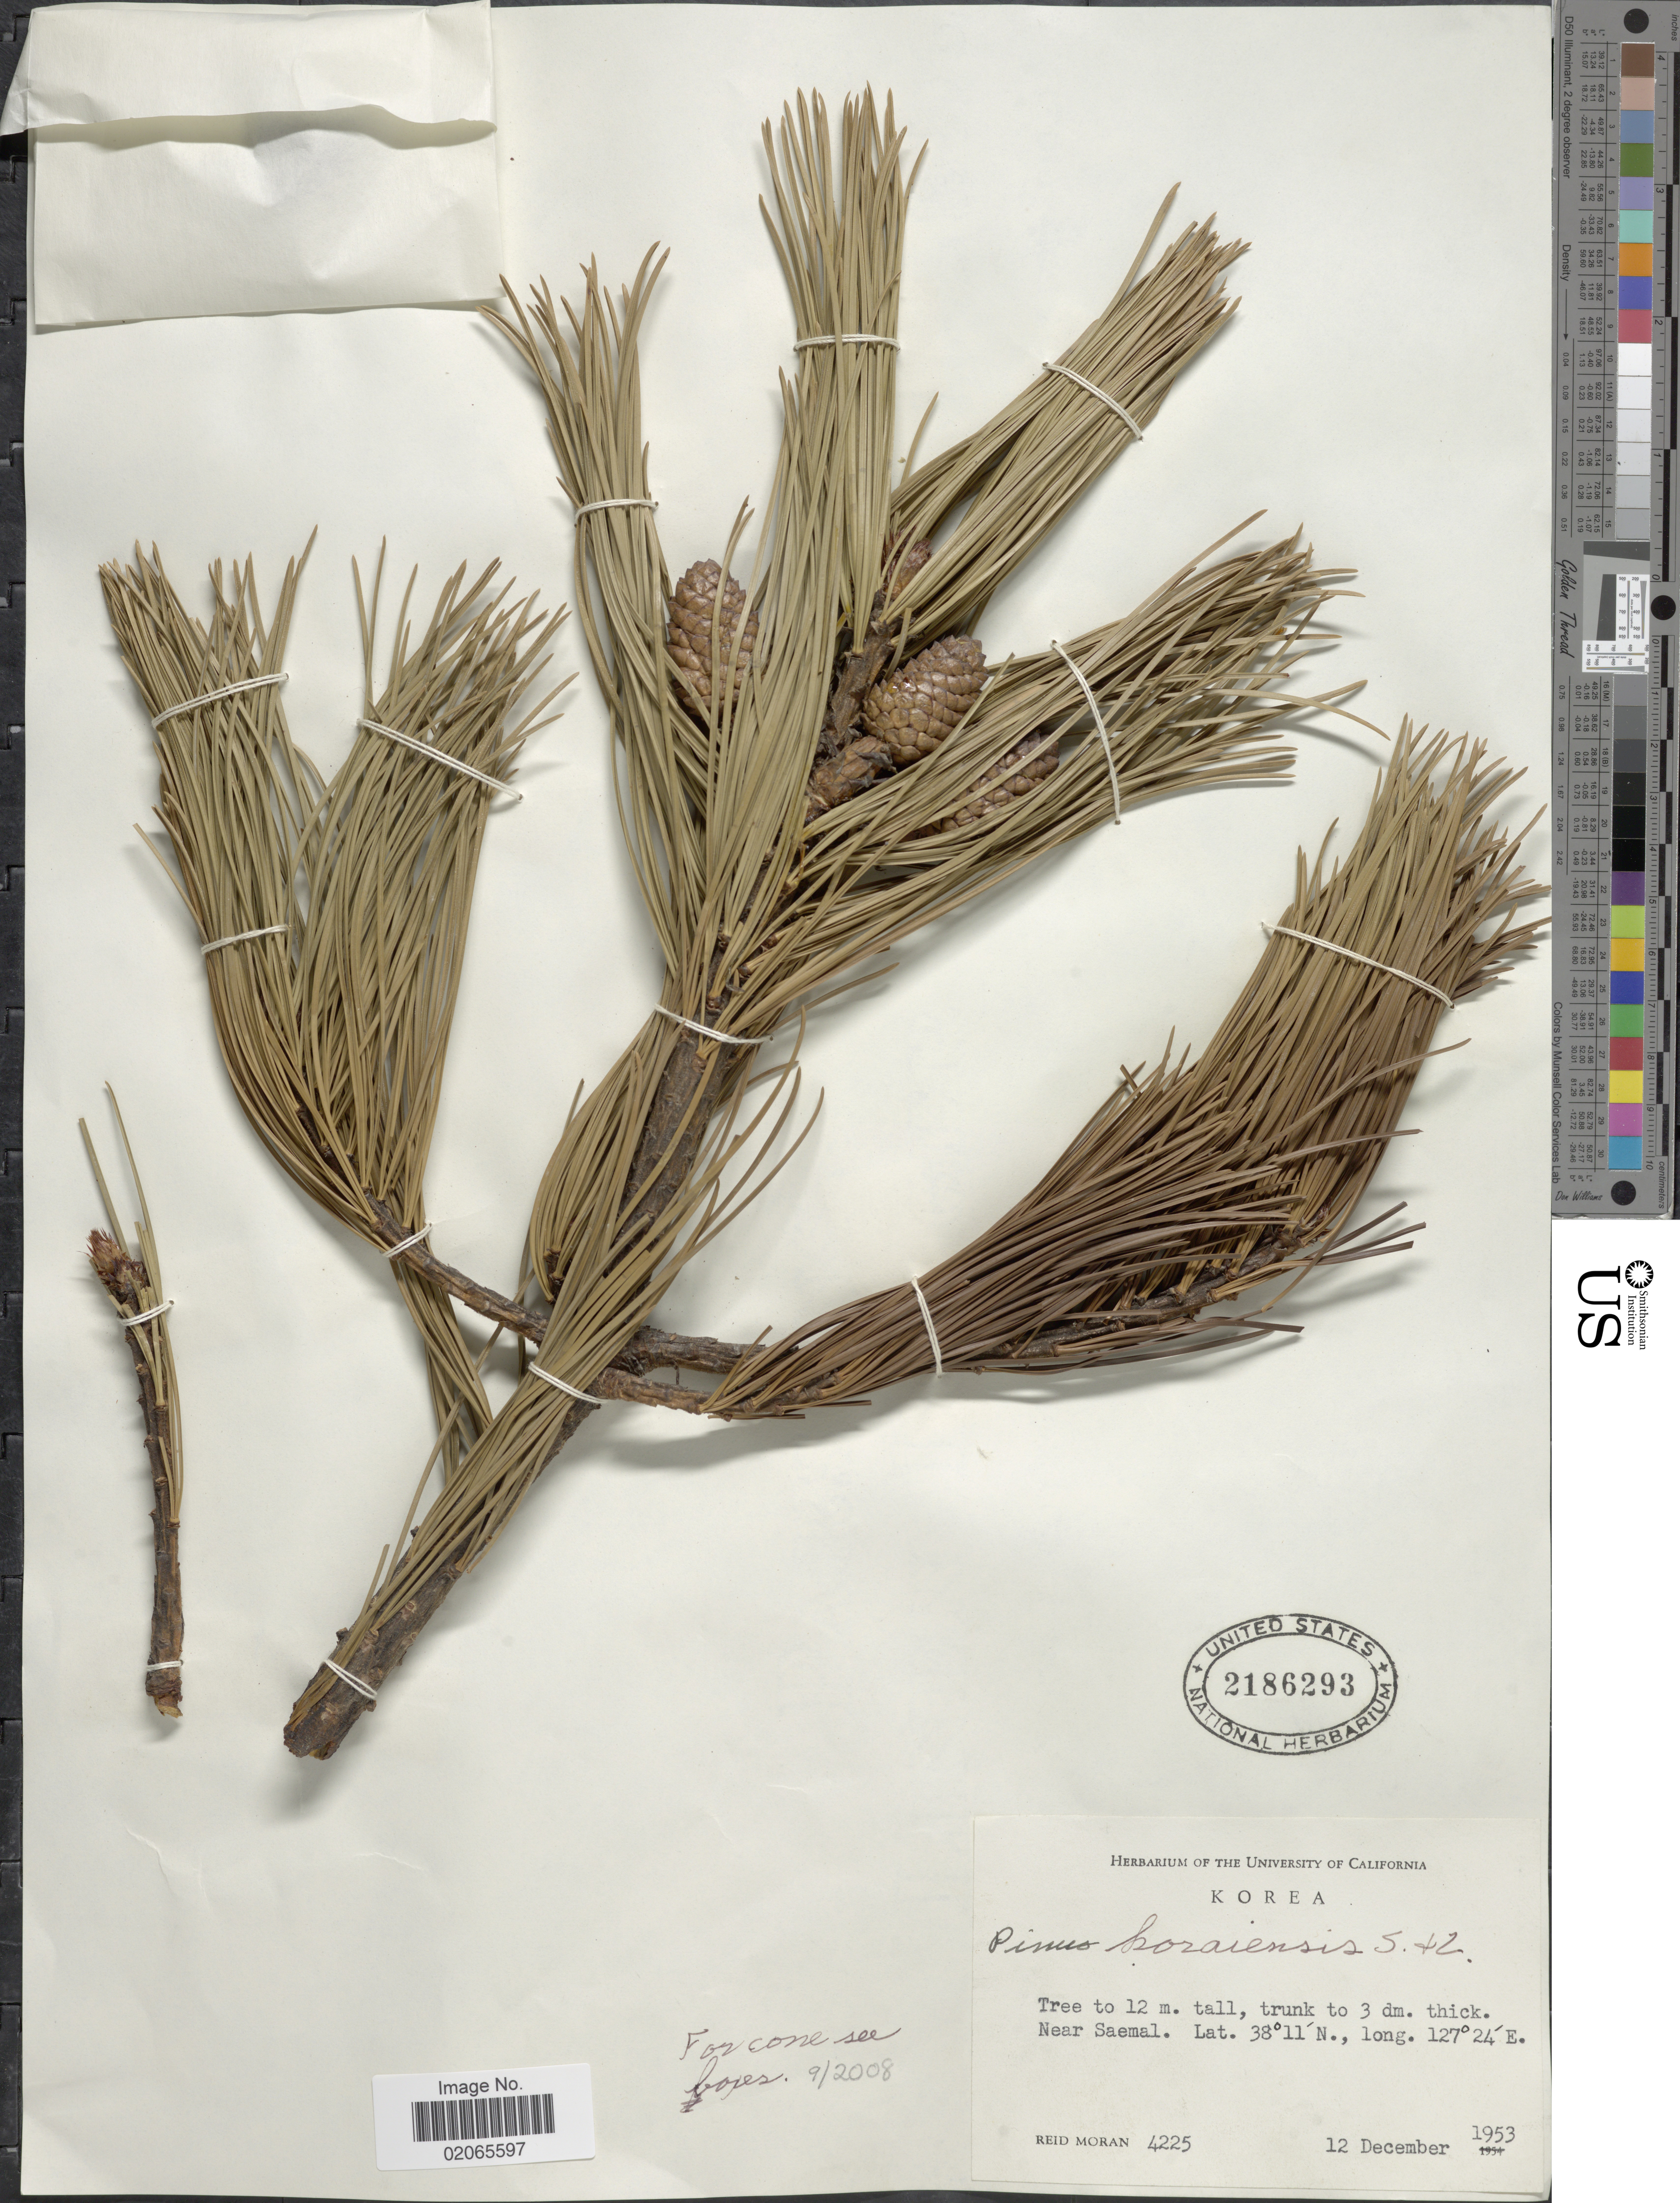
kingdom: Plantae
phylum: Tracheophyta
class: Pinopsida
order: Pinales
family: Pinaceae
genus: Pinus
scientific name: Pinus koraiensis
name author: Siebold & Zucc.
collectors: R. V. Moran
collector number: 4225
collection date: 1953-12-12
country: South Korea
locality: Near Saemal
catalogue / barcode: US 2186293